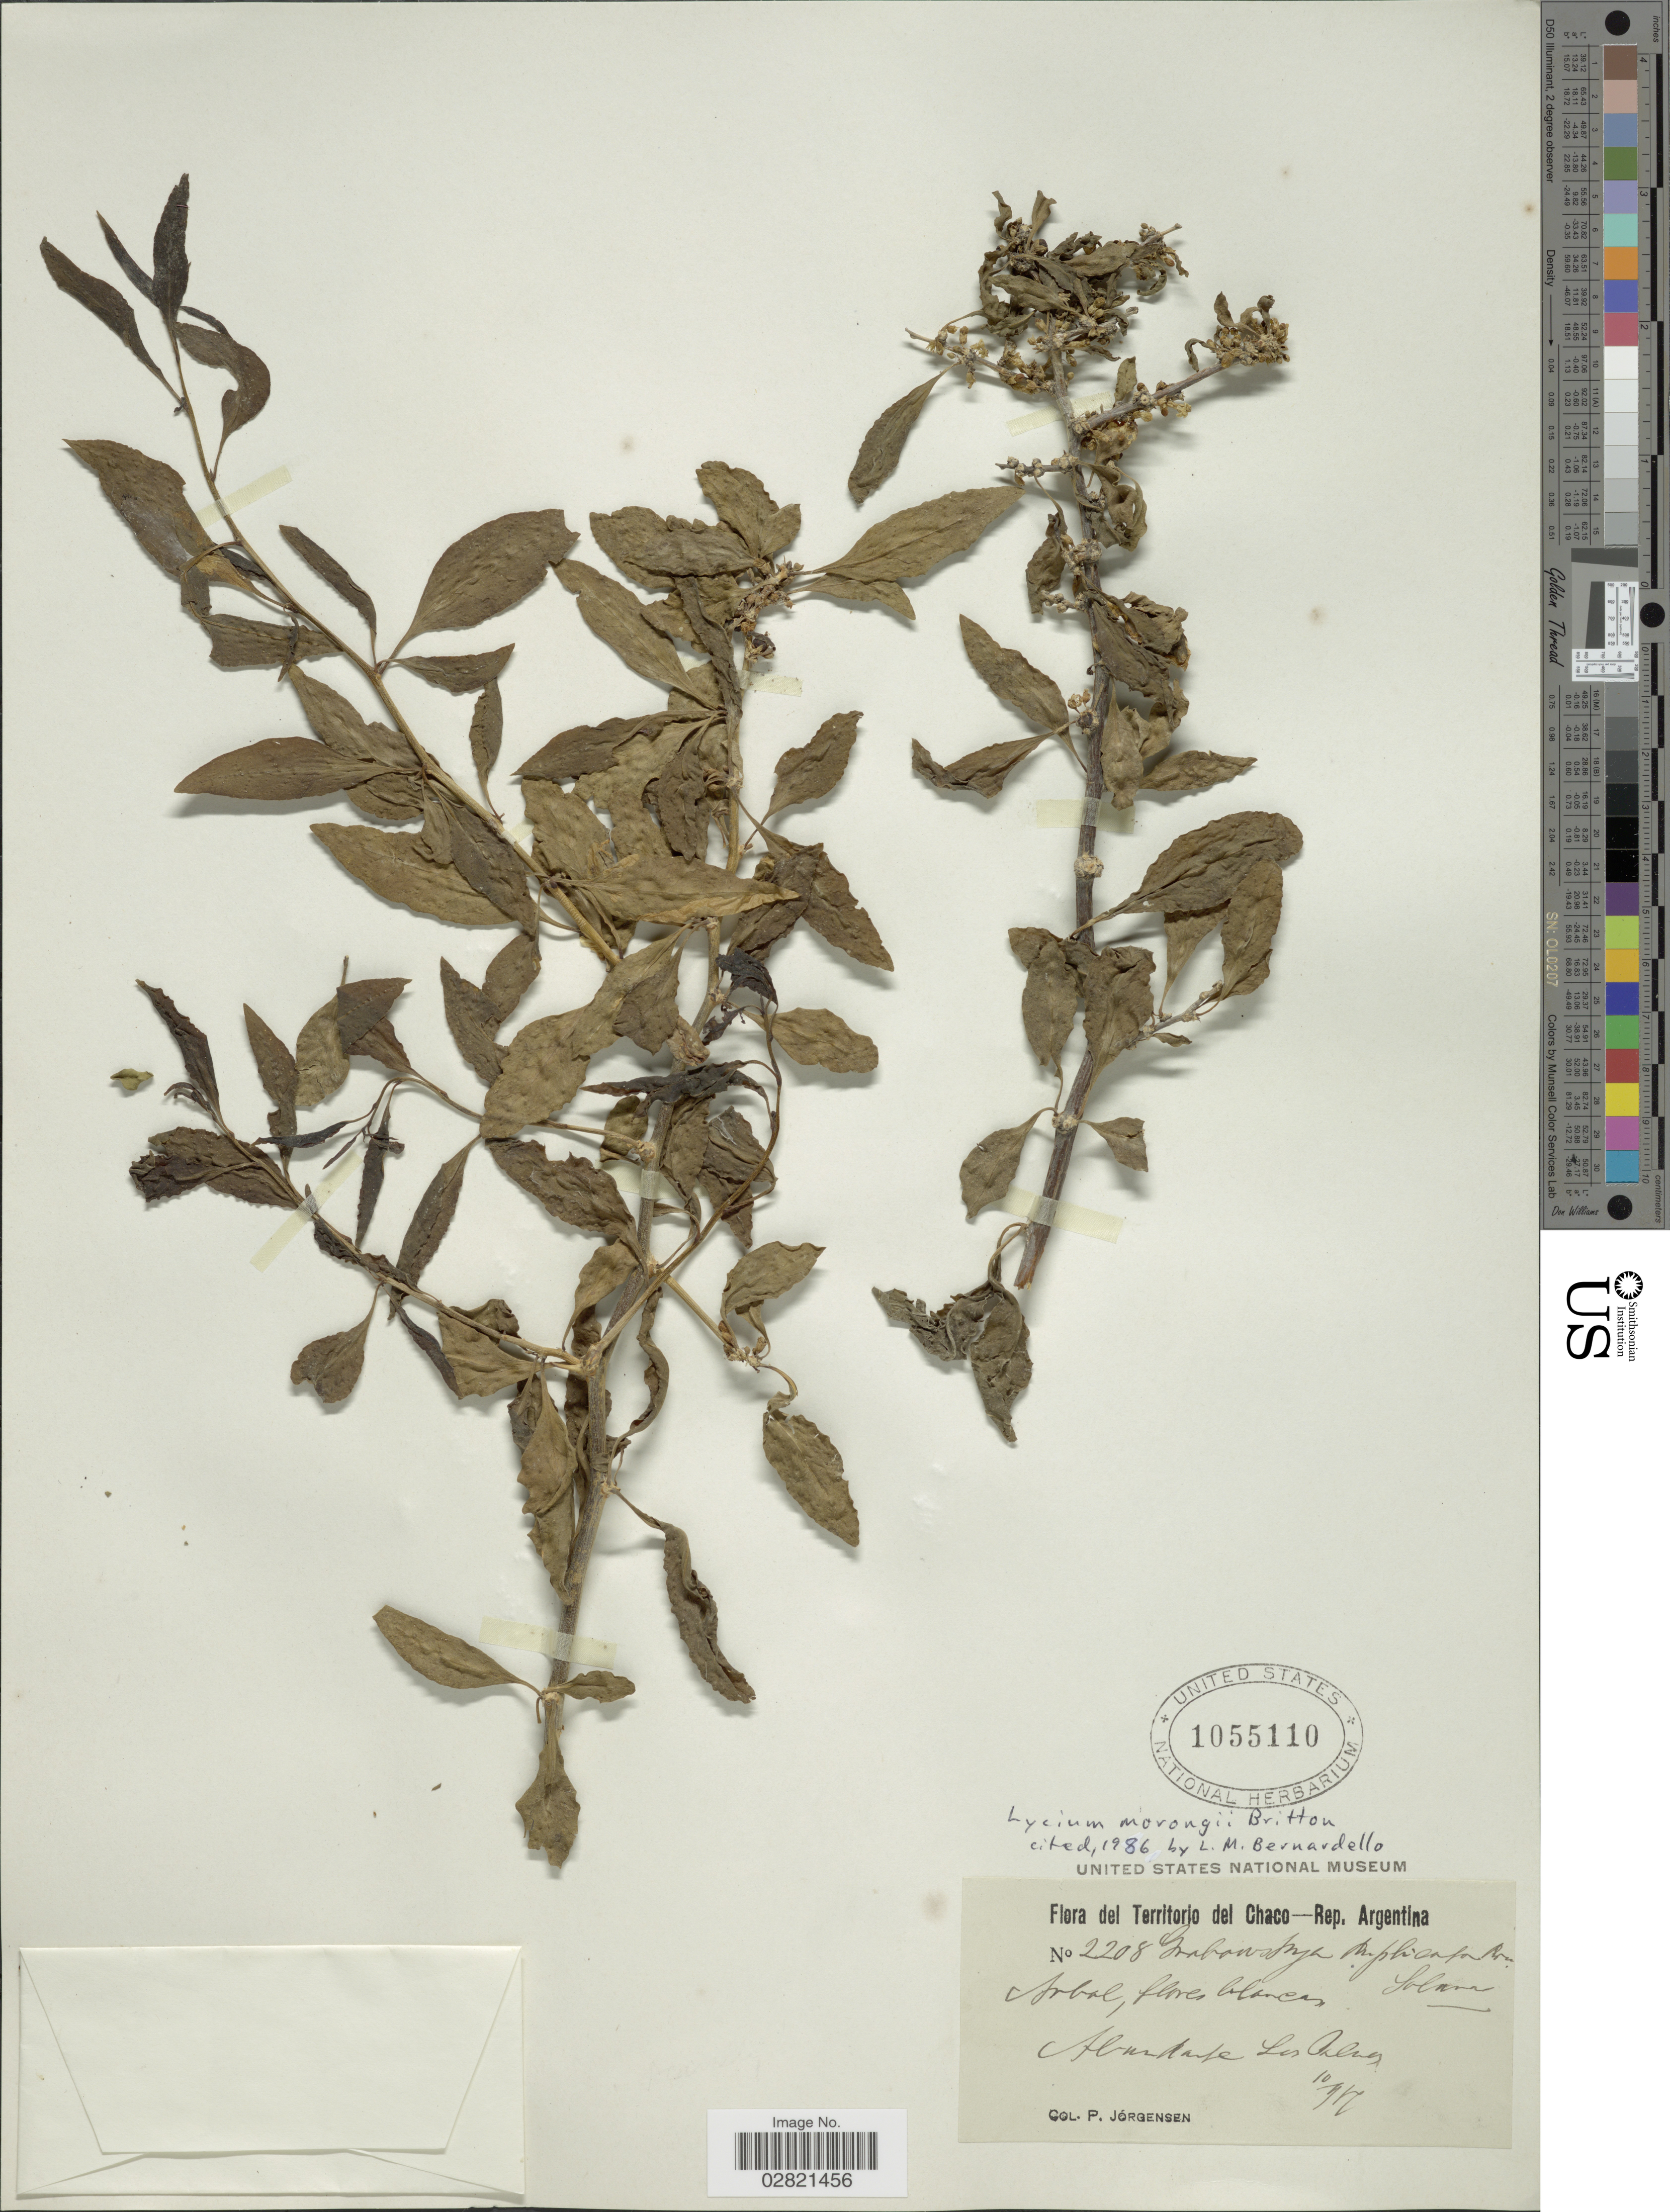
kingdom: Plantae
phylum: Tracheophyta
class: Magnoliopsida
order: Solanales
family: Solanaceae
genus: Lycium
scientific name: Lycium morongii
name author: Britton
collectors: P. Jörgensen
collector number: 2208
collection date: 1917-10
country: Argentina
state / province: Chaco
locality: Territorio del Chaco - Rep. Argentina. Abundante Las Palmas.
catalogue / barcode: US 1055110